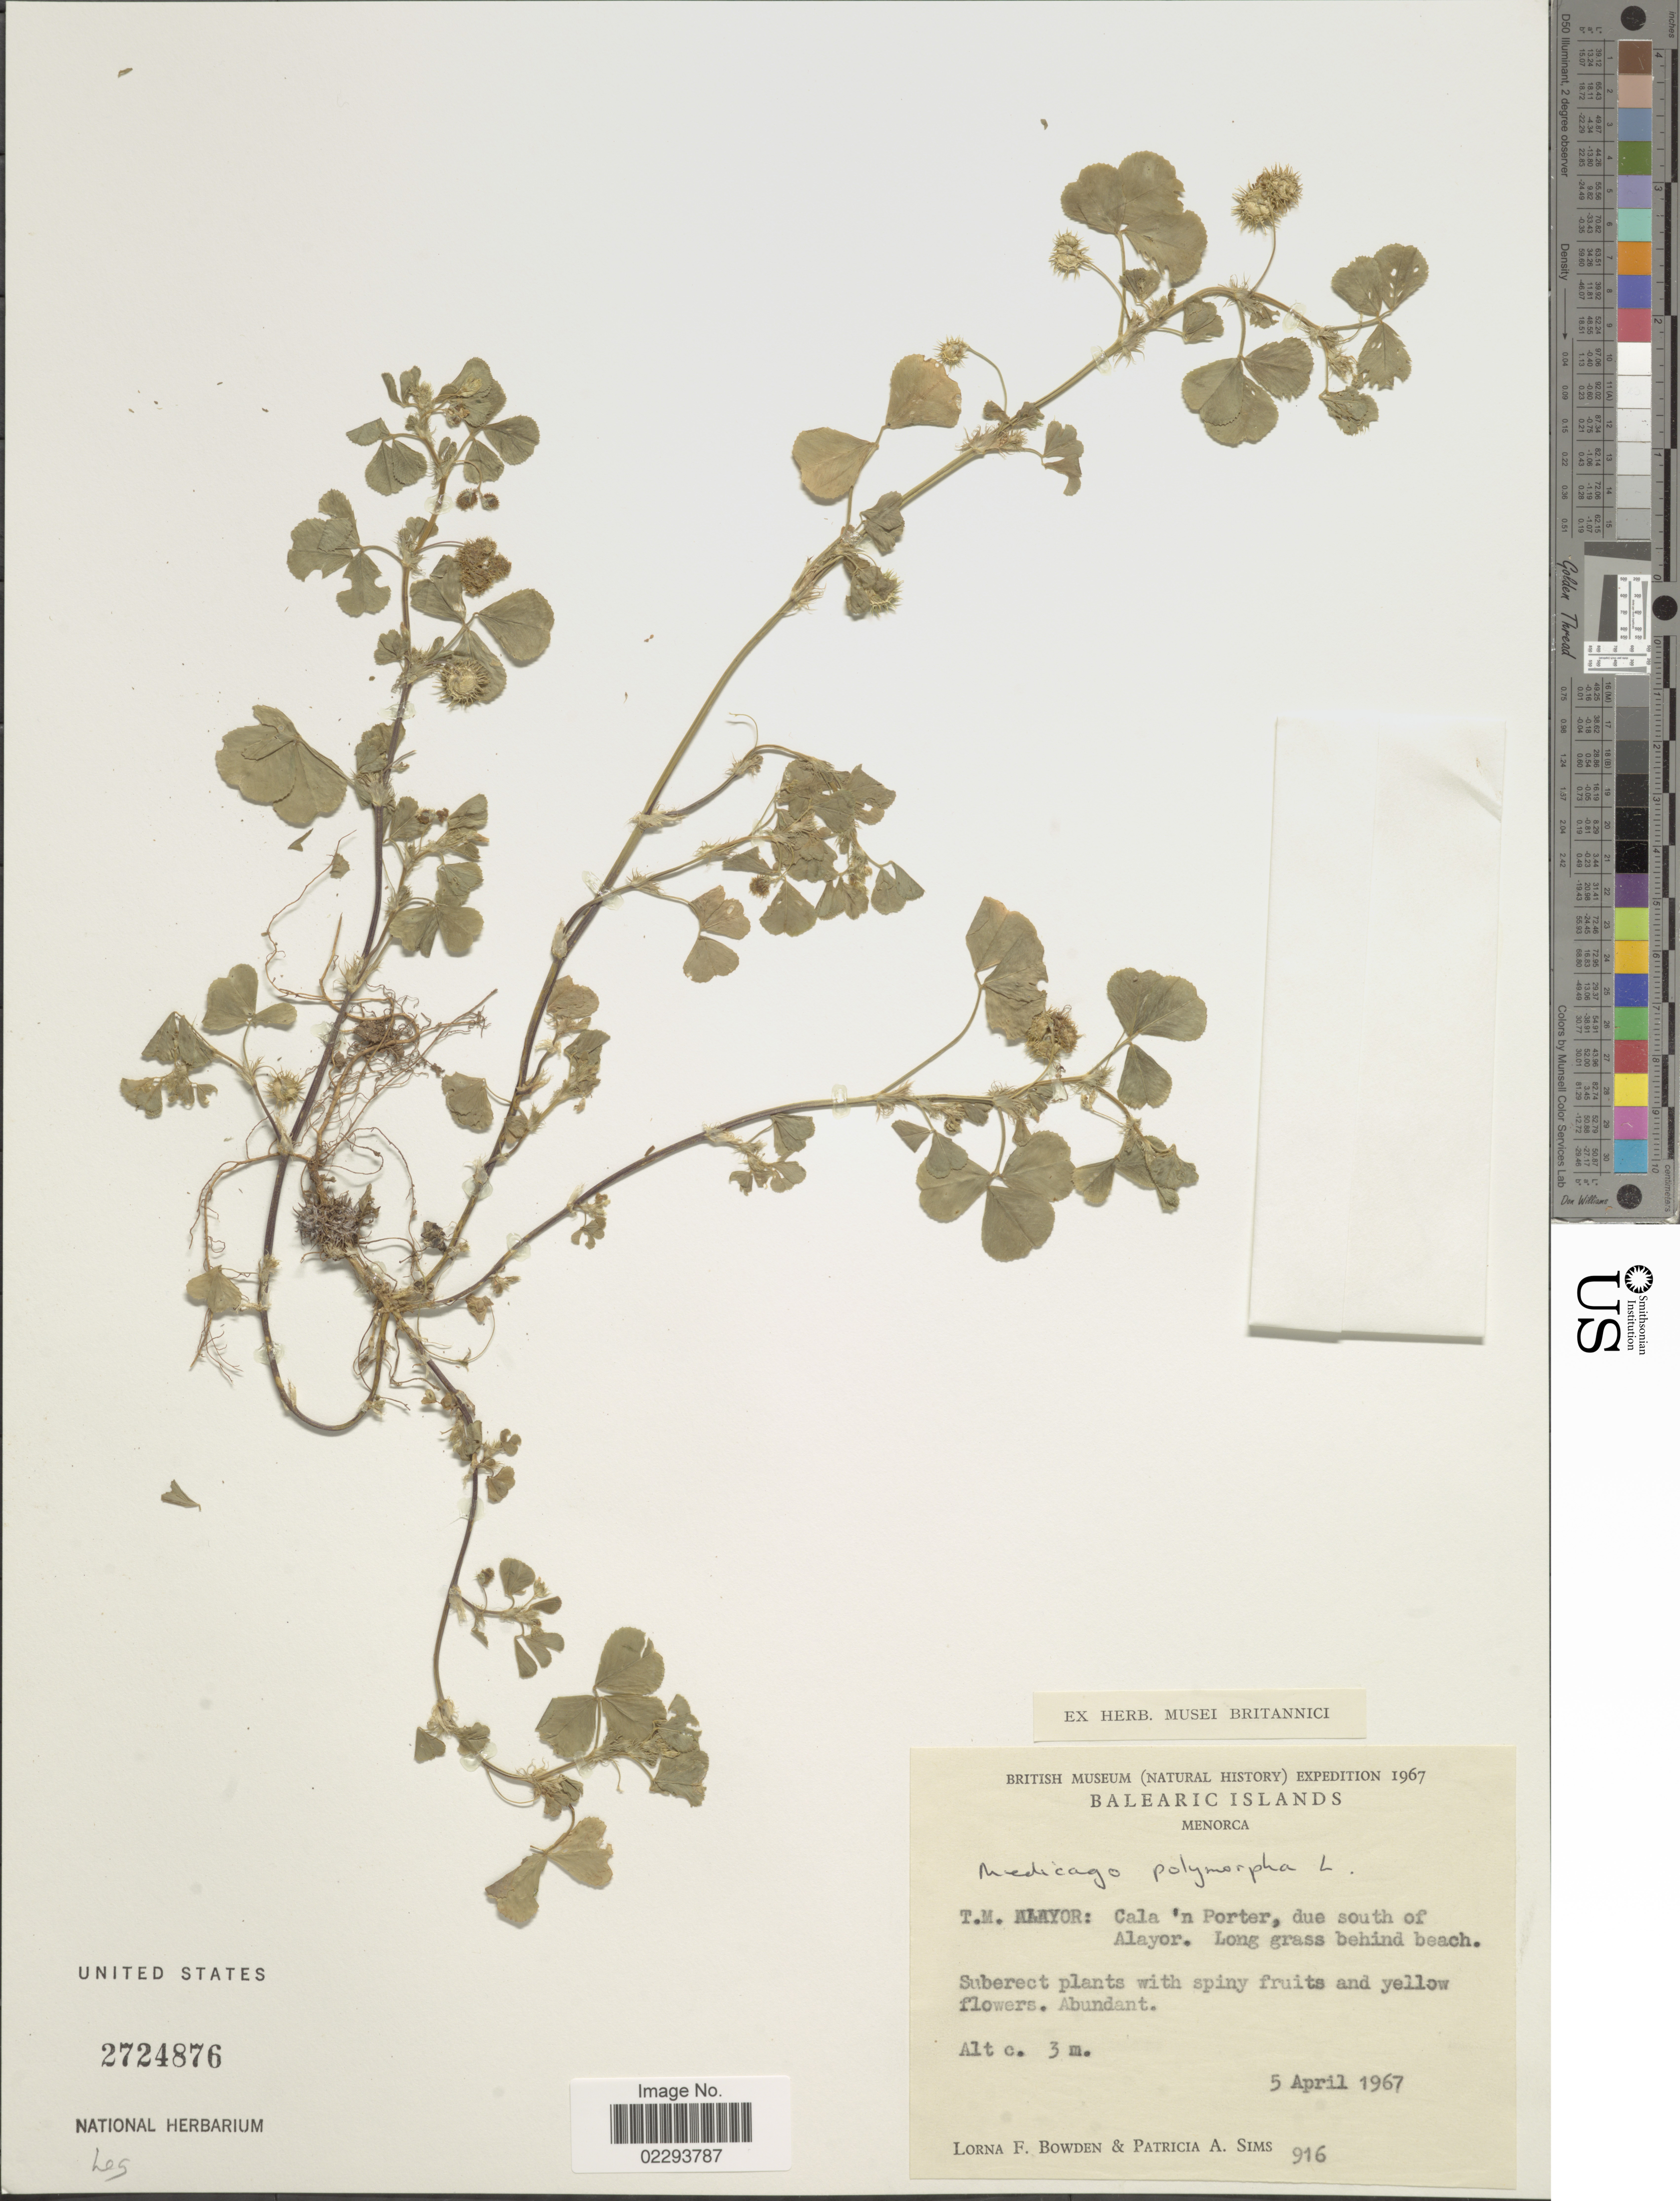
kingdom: Plantae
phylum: Tracheophyta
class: Magnoliopsida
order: Fabales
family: Fabaceae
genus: Medicago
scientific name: Medicago polymorpha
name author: L.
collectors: L. F. Bowden & P. A. Sims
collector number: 916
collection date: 1967-04-05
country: Spain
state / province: Islas Baleares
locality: Balearic islands. T.M. Mayor: Cala 'n Portar, due south of Alayor. Long grass behind beach.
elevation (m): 3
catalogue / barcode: US 2724876